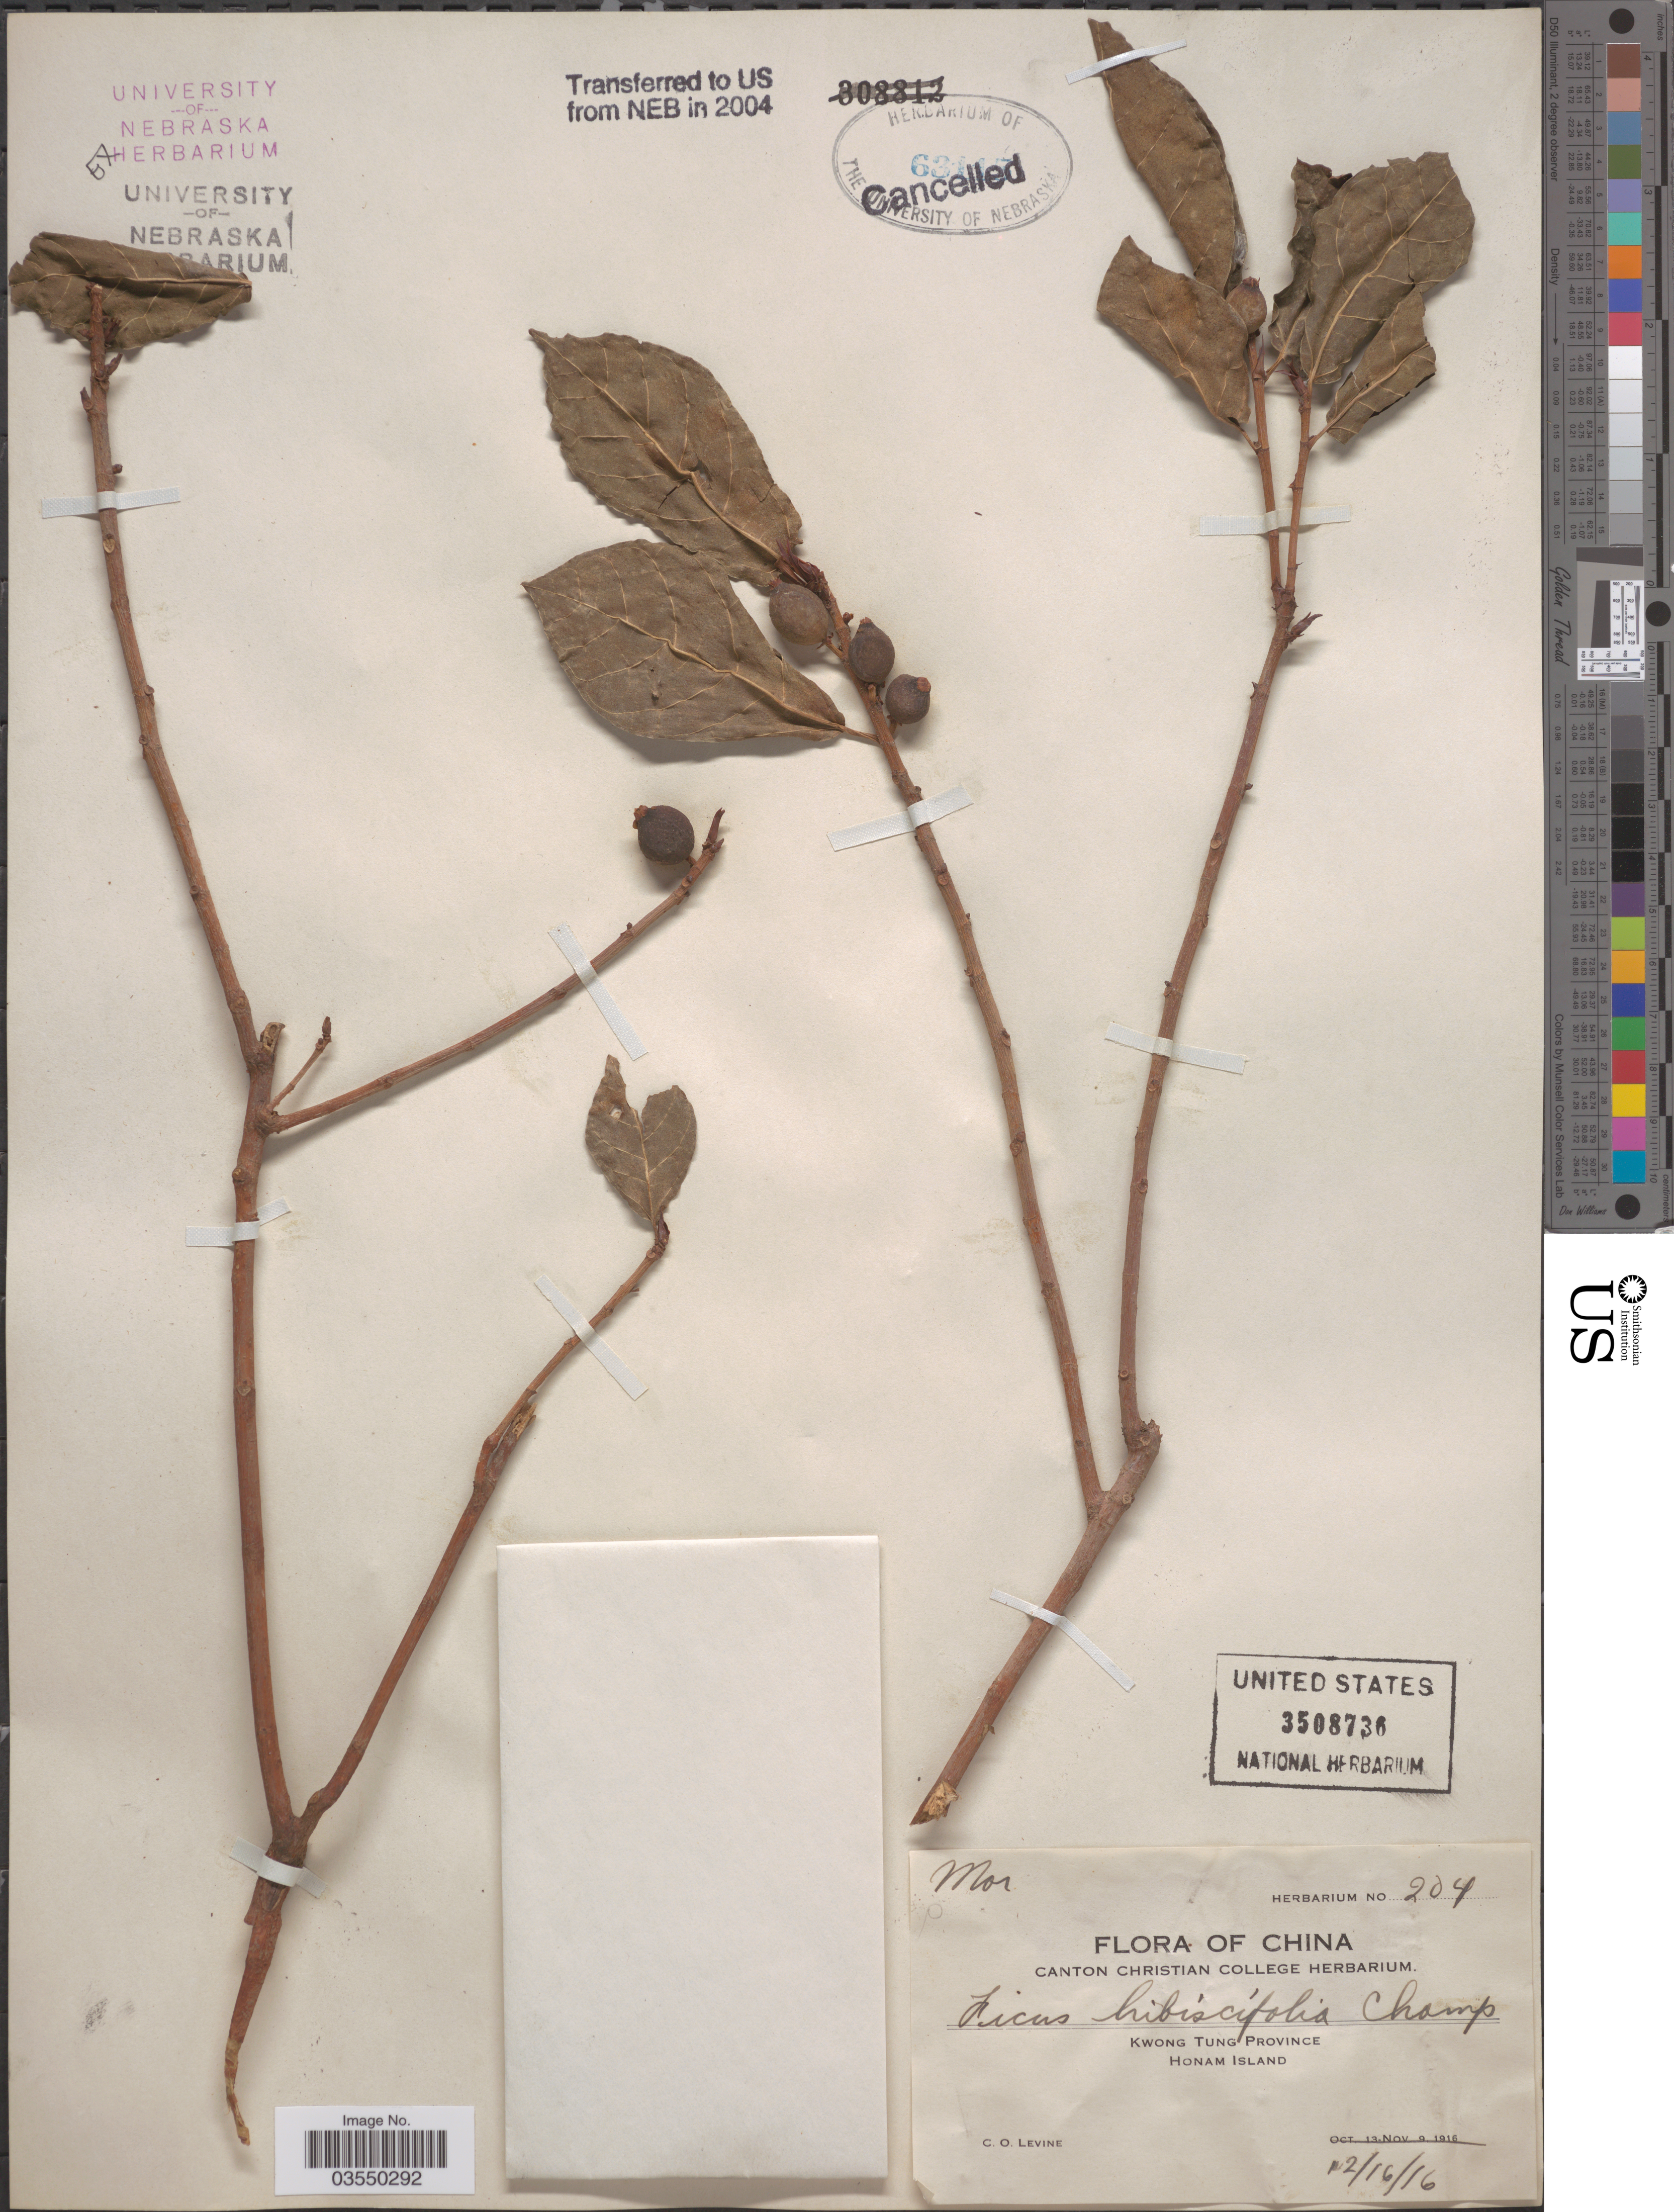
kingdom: Plantae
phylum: Tracheophyta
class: Magnoliopsida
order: Rosales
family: Moraceae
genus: Ficus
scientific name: Ficus hirta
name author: Vahl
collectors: C. O. Levine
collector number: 204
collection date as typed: Transcribed d/m/y: 16/12/16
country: China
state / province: Guangdong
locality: Kwong Tung Province. Honam Island.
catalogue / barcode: US 3508736